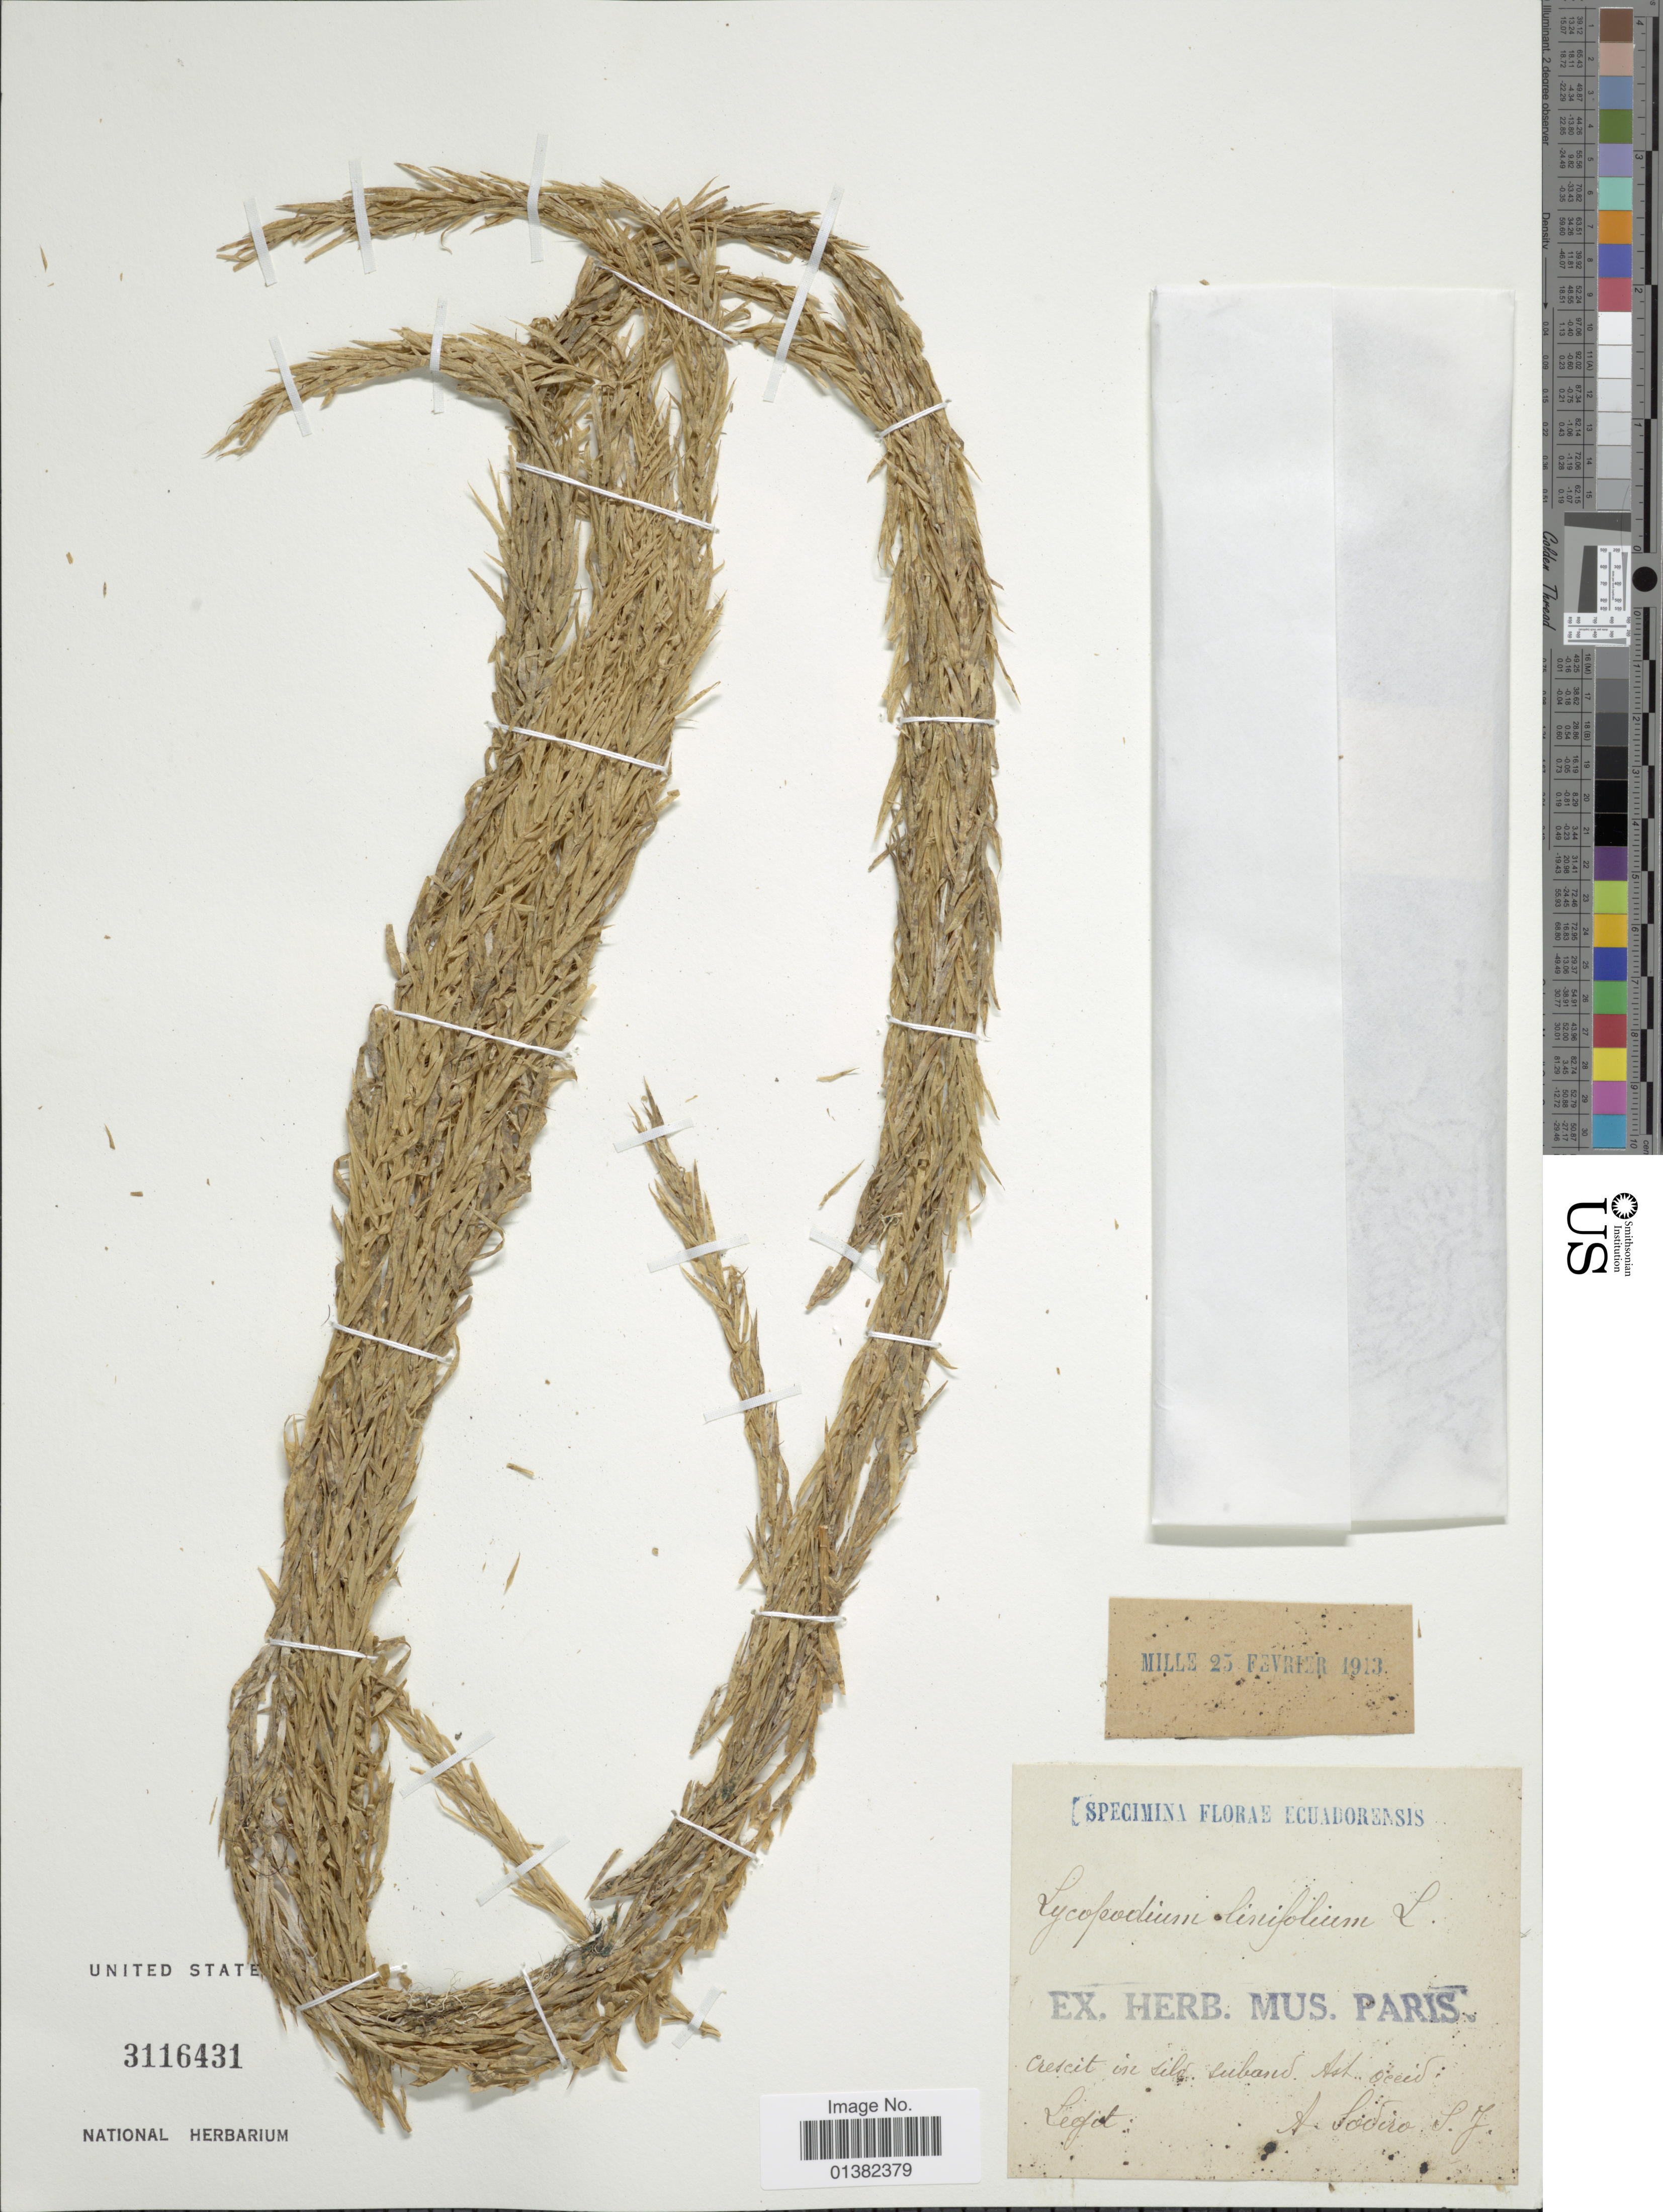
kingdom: Plantae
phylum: Tracheophyta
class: Lycopodiopsida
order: Lycopodiales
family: Lycopodiaceae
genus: Phlegmariurus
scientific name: Phlegmariurus linifolius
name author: (L.) B. Øllg.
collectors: A. Sodiro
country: Ecuador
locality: Crescit in silv. suband. Ast. Occid.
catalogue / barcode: US 3116431